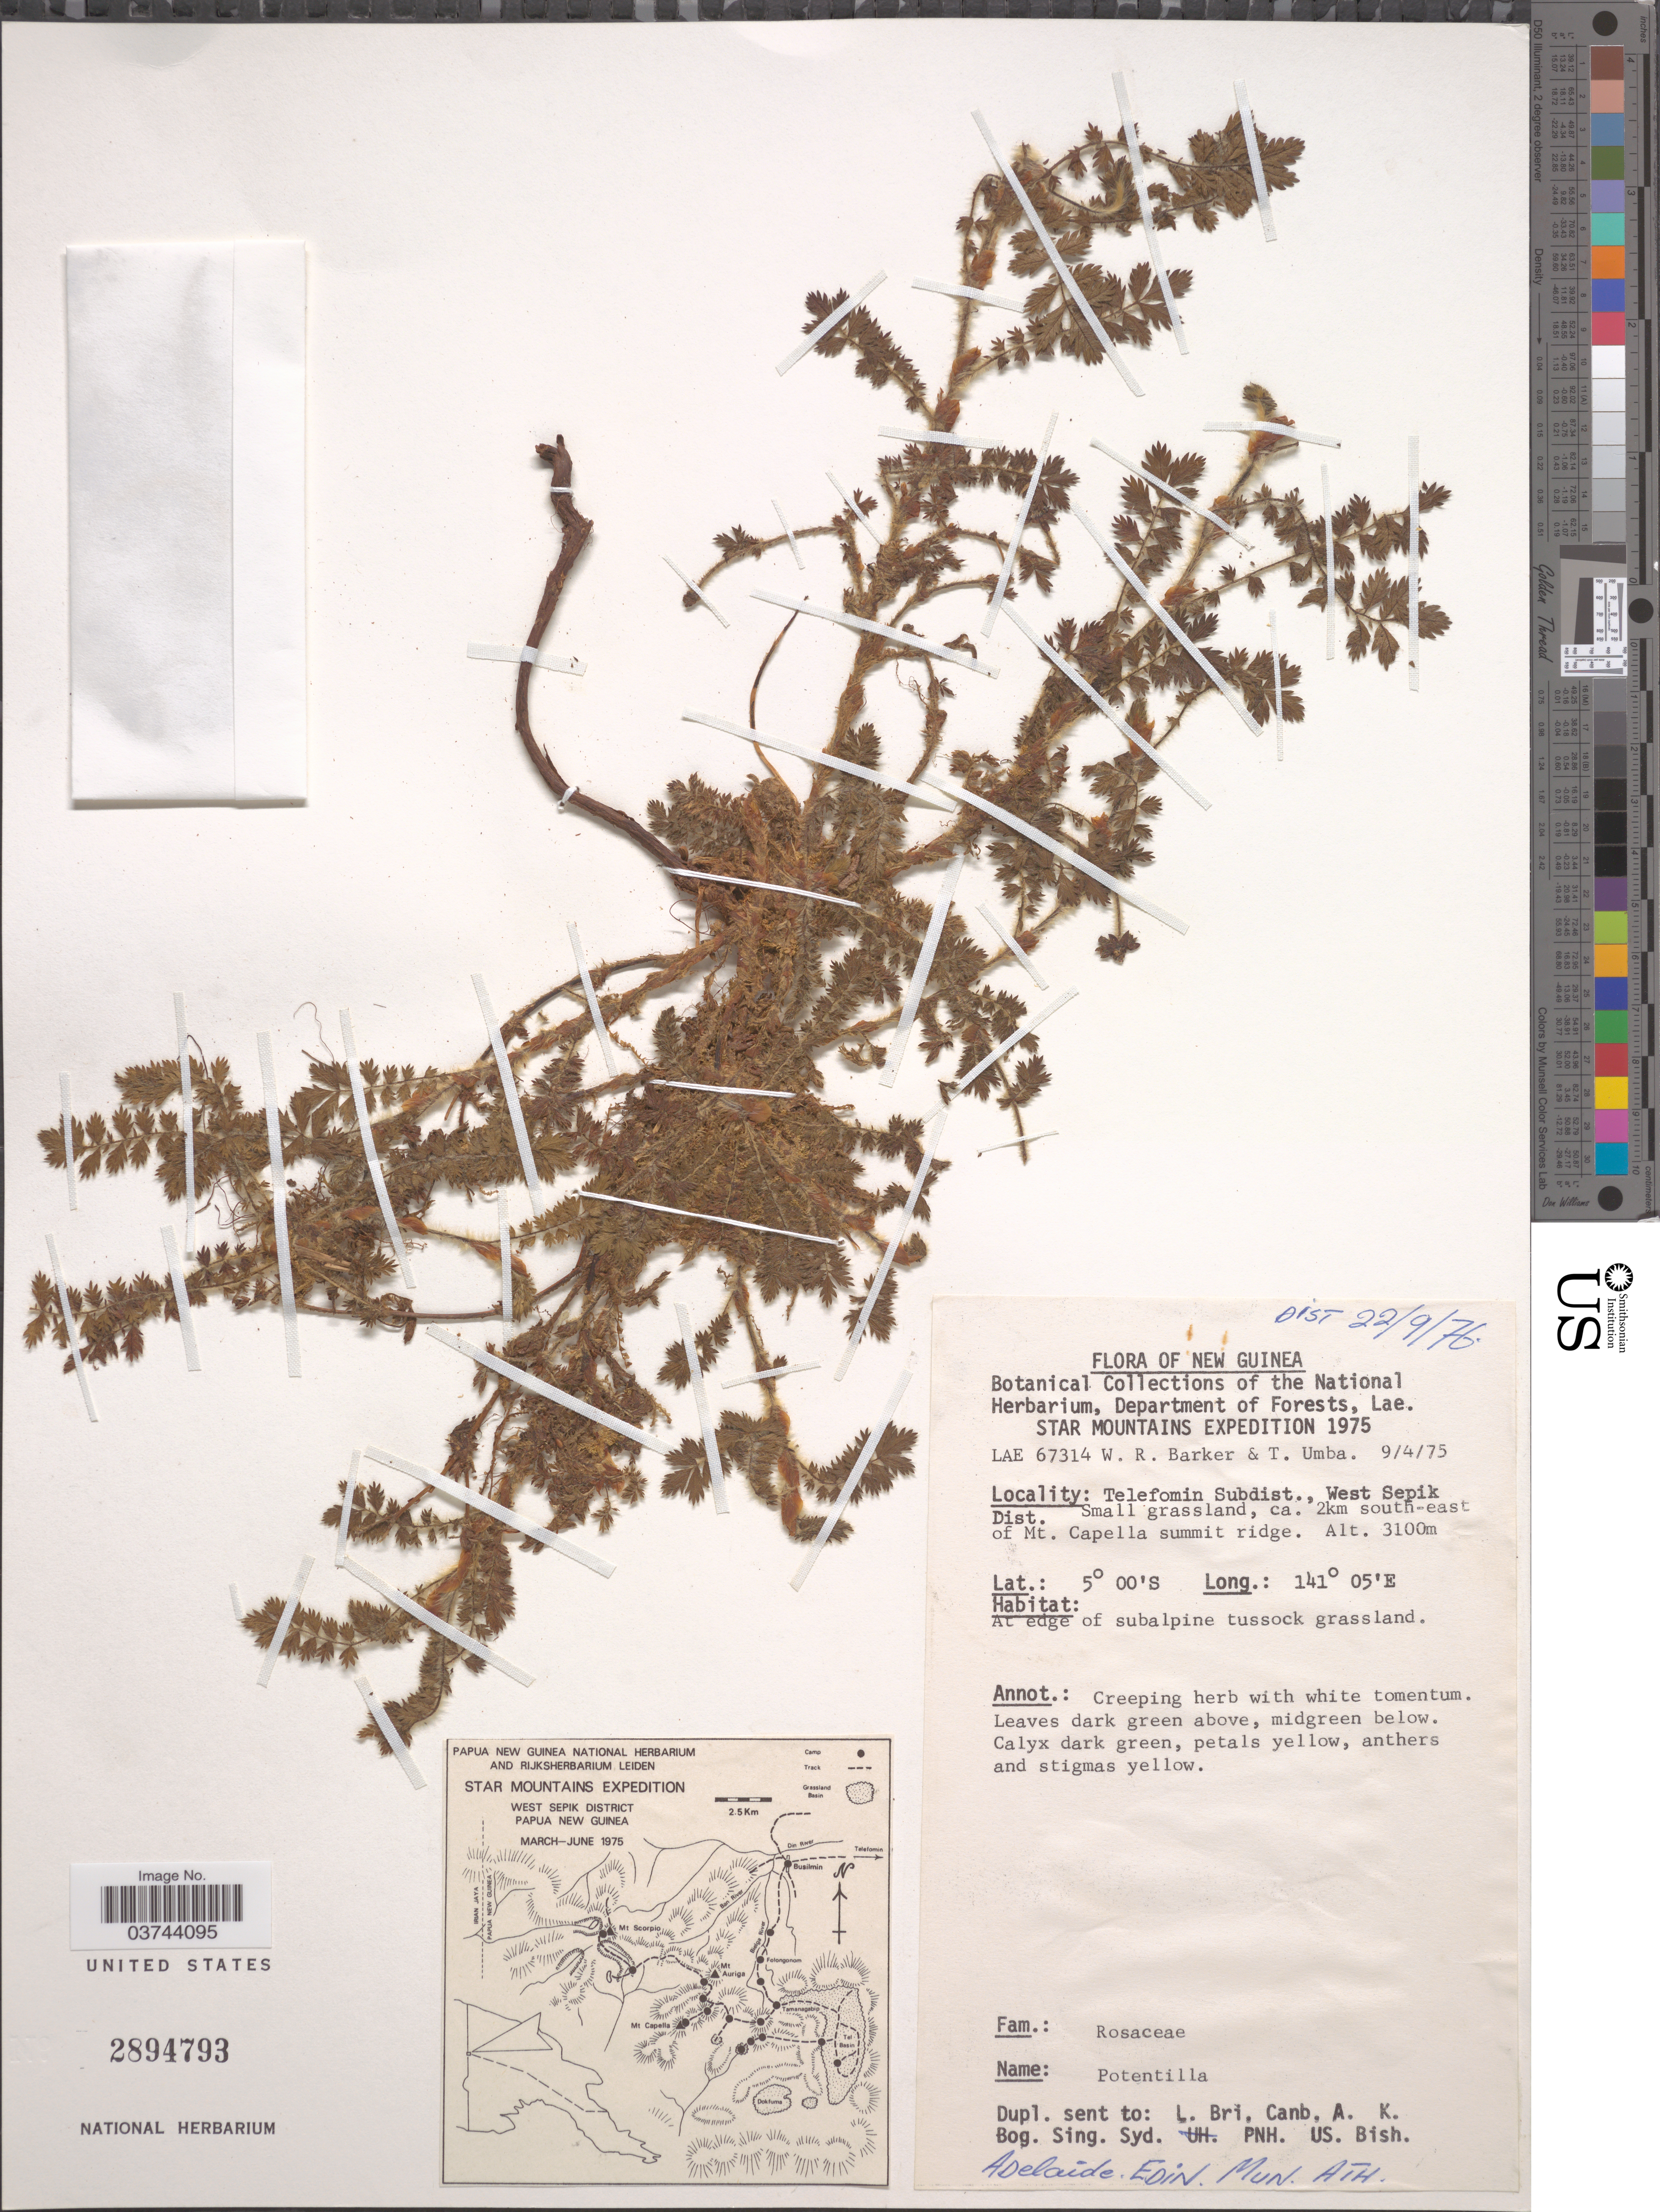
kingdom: Plantae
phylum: Tracheophyta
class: Magnoliopsida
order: Rosales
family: Rosaceae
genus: Potentilla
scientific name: Potentilla sp.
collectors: W. R. Barker & T. Umba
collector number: LAE67314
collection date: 1975-04-09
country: Papua New Guinea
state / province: Sandaun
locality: New Guinea. Telefomin Subdist., West Sepik Dist. Small grassland, ca. 2km south-east of Mt. Capella summit ridge.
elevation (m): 3100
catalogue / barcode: US 2894793